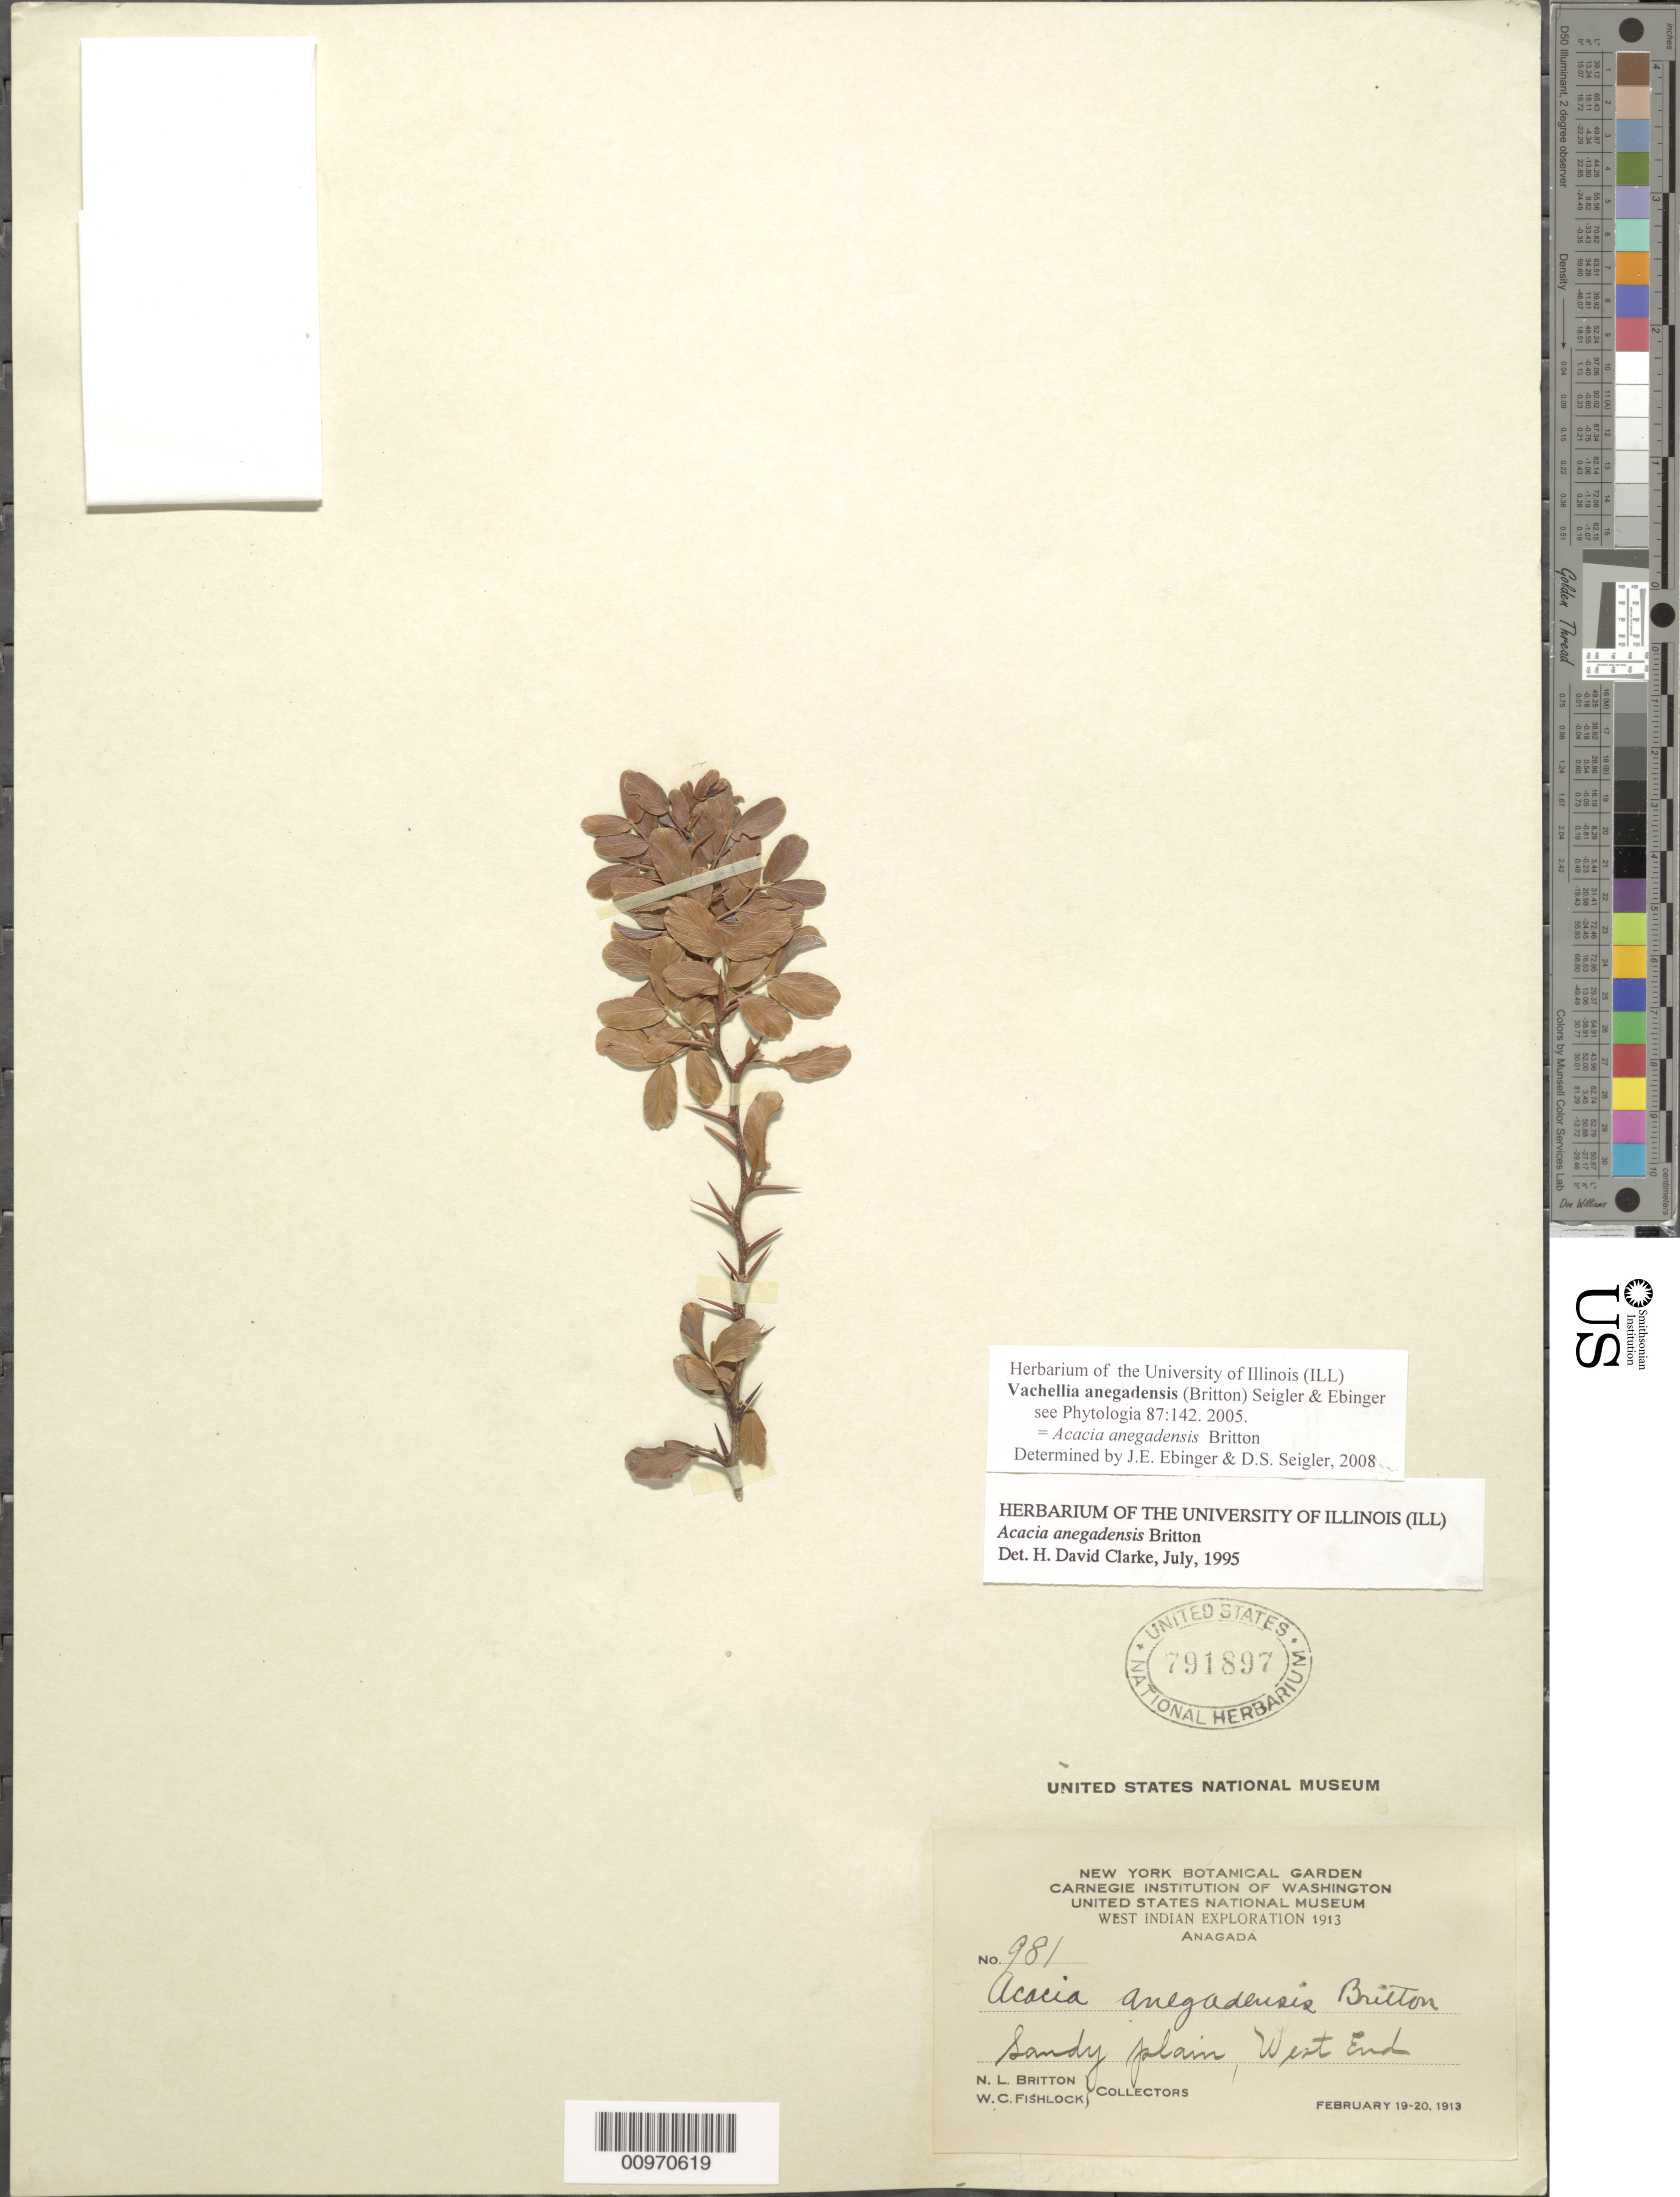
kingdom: Plantae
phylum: Tracheophyta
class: Magnoliopsida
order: Fabales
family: Fabaceae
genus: Vachellia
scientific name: Vachellia anegadensis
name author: (Britton) Seigler & Ebinger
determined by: Ebinger, J. E.; Seigler, David S.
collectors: N. Britton & W. Fishlock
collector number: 981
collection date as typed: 19 Feb 1913 to 20 Feb 1913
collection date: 1913-02-19/1913-02-20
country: British Virgin Islands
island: Anegada I.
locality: West End.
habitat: Sandy plain.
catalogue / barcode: US 791897